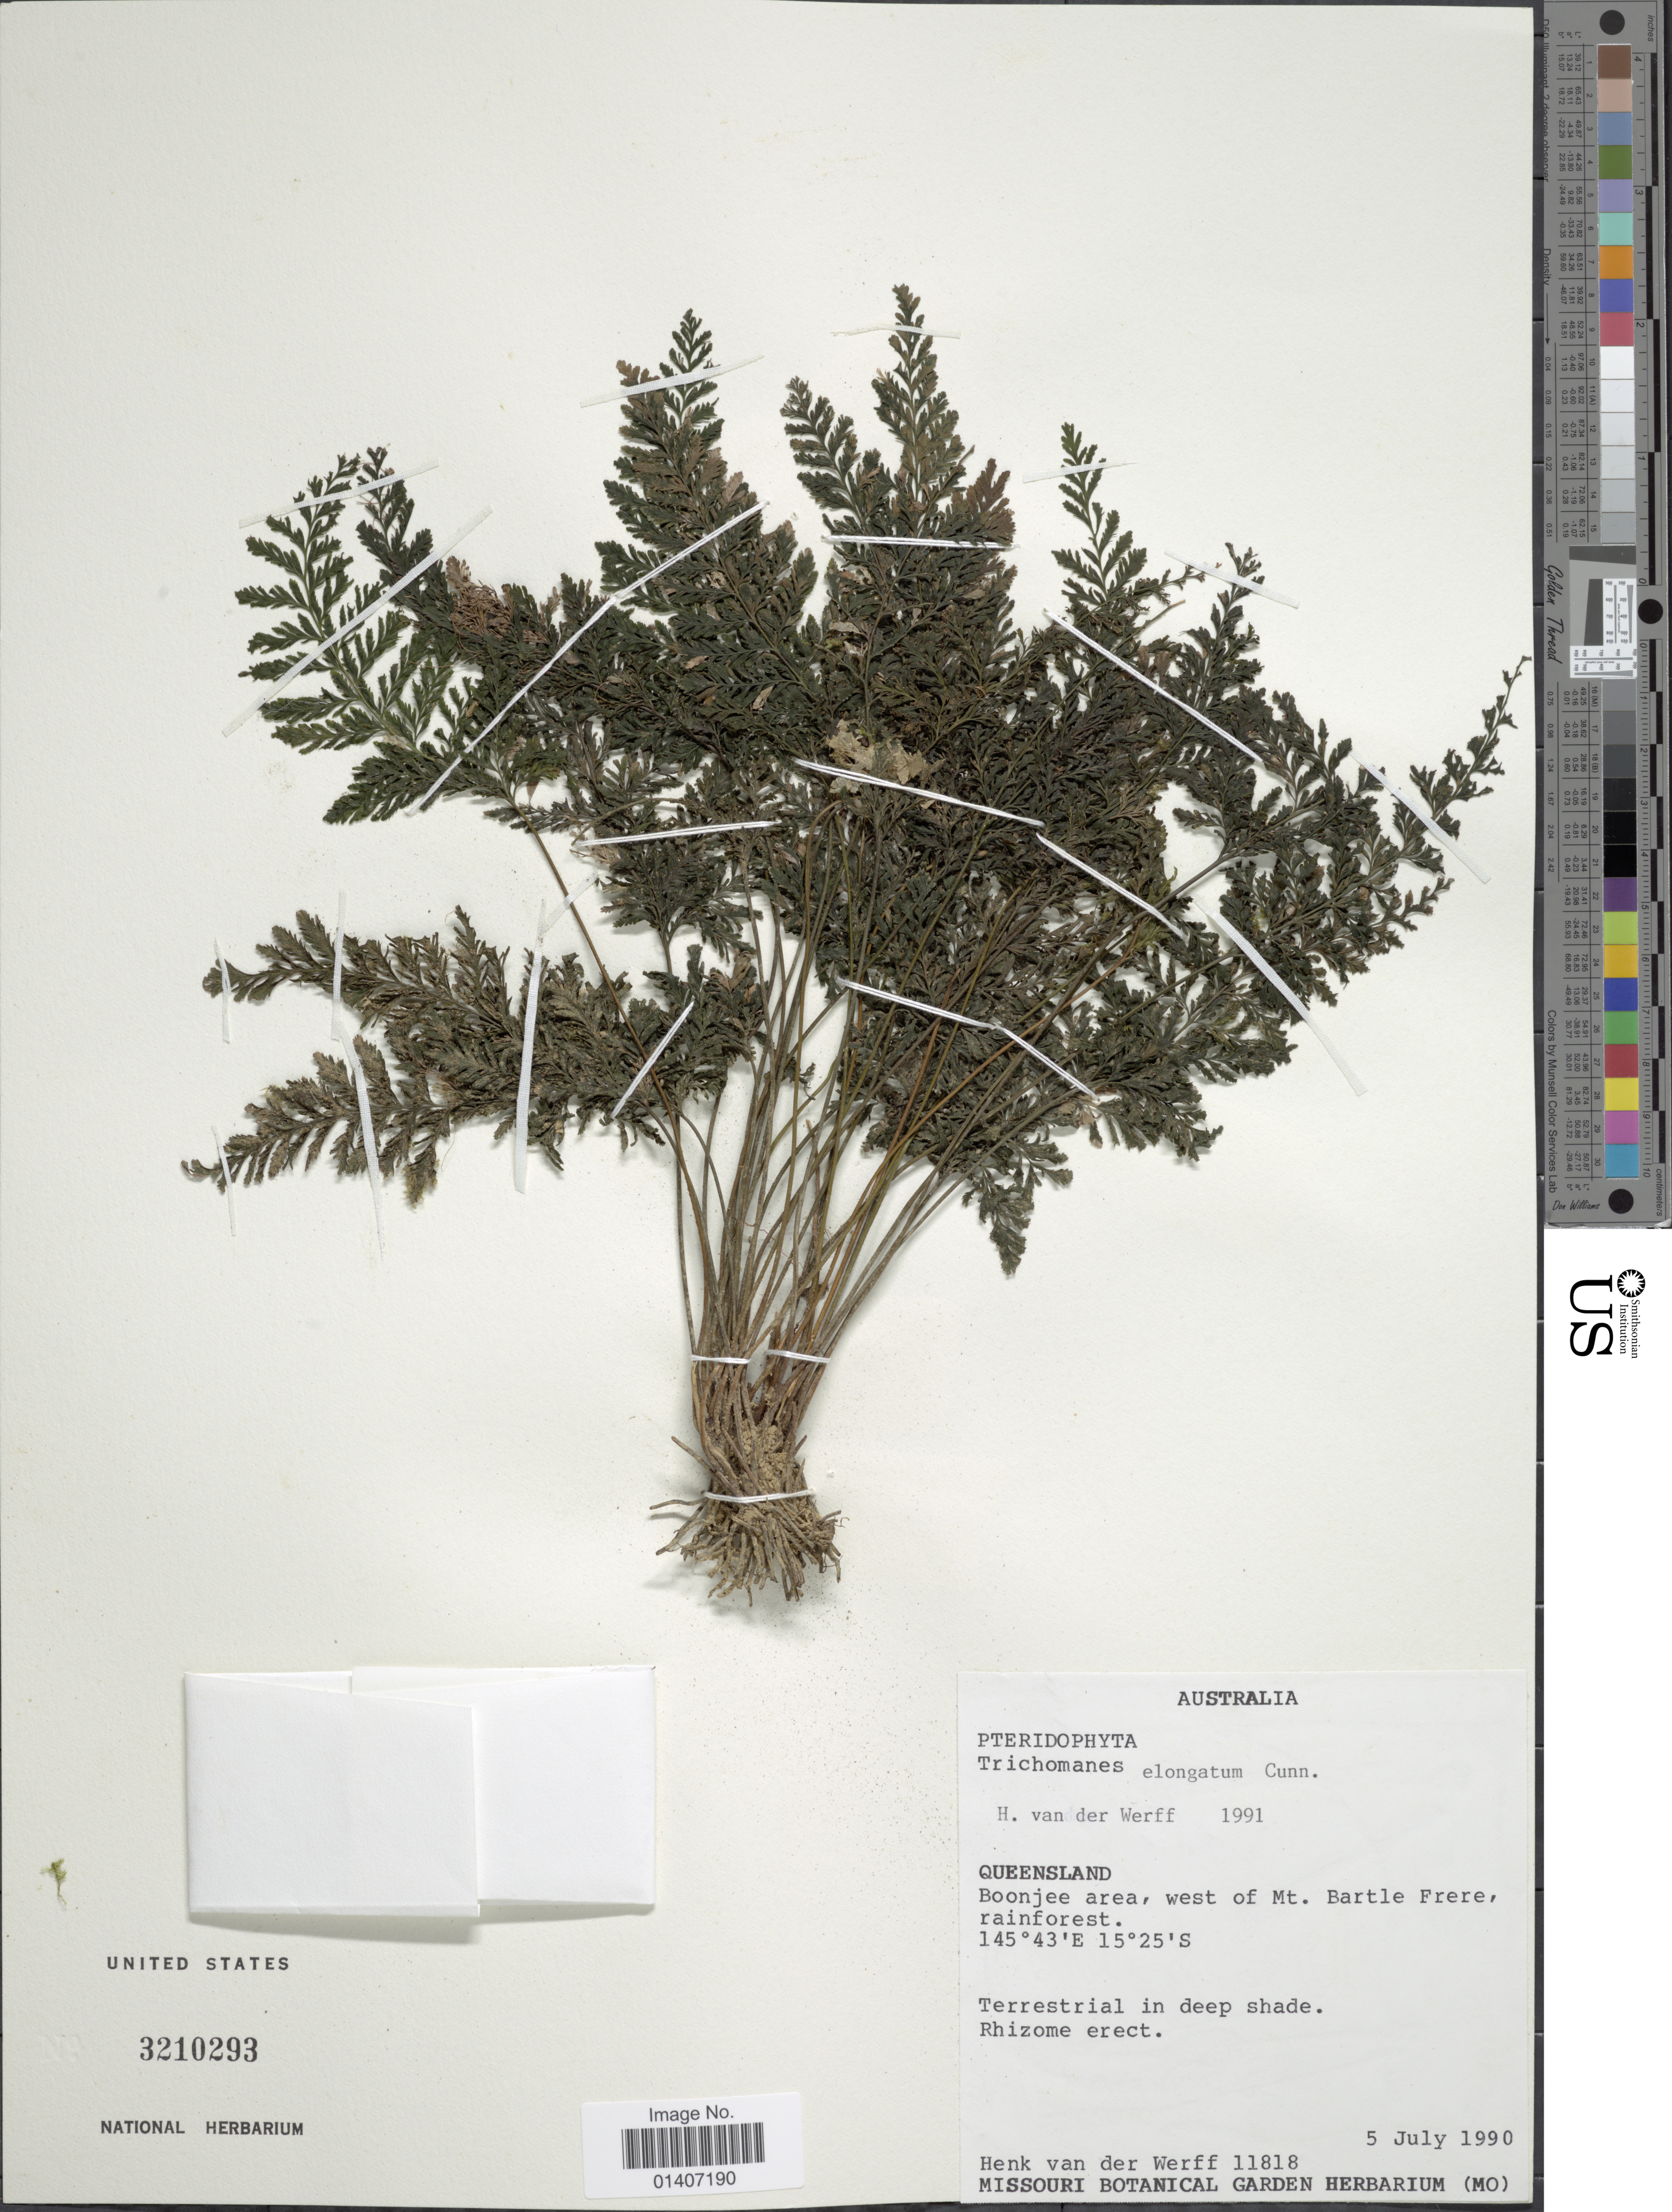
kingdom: Plantae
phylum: Tracheophyta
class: Polypodiopsida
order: Hymenophyllales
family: Hymenophyllaceae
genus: Abrodictyum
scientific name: Abrodictyum elongatum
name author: (A. Cunn.) Ebihara & K. Iwats.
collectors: H. van der Werff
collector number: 11818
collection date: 1990-07-05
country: Australia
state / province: Queensland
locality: Queensland, Boonjee area, west of Mt. Bartle Frere, rainforest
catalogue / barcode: US 3210293